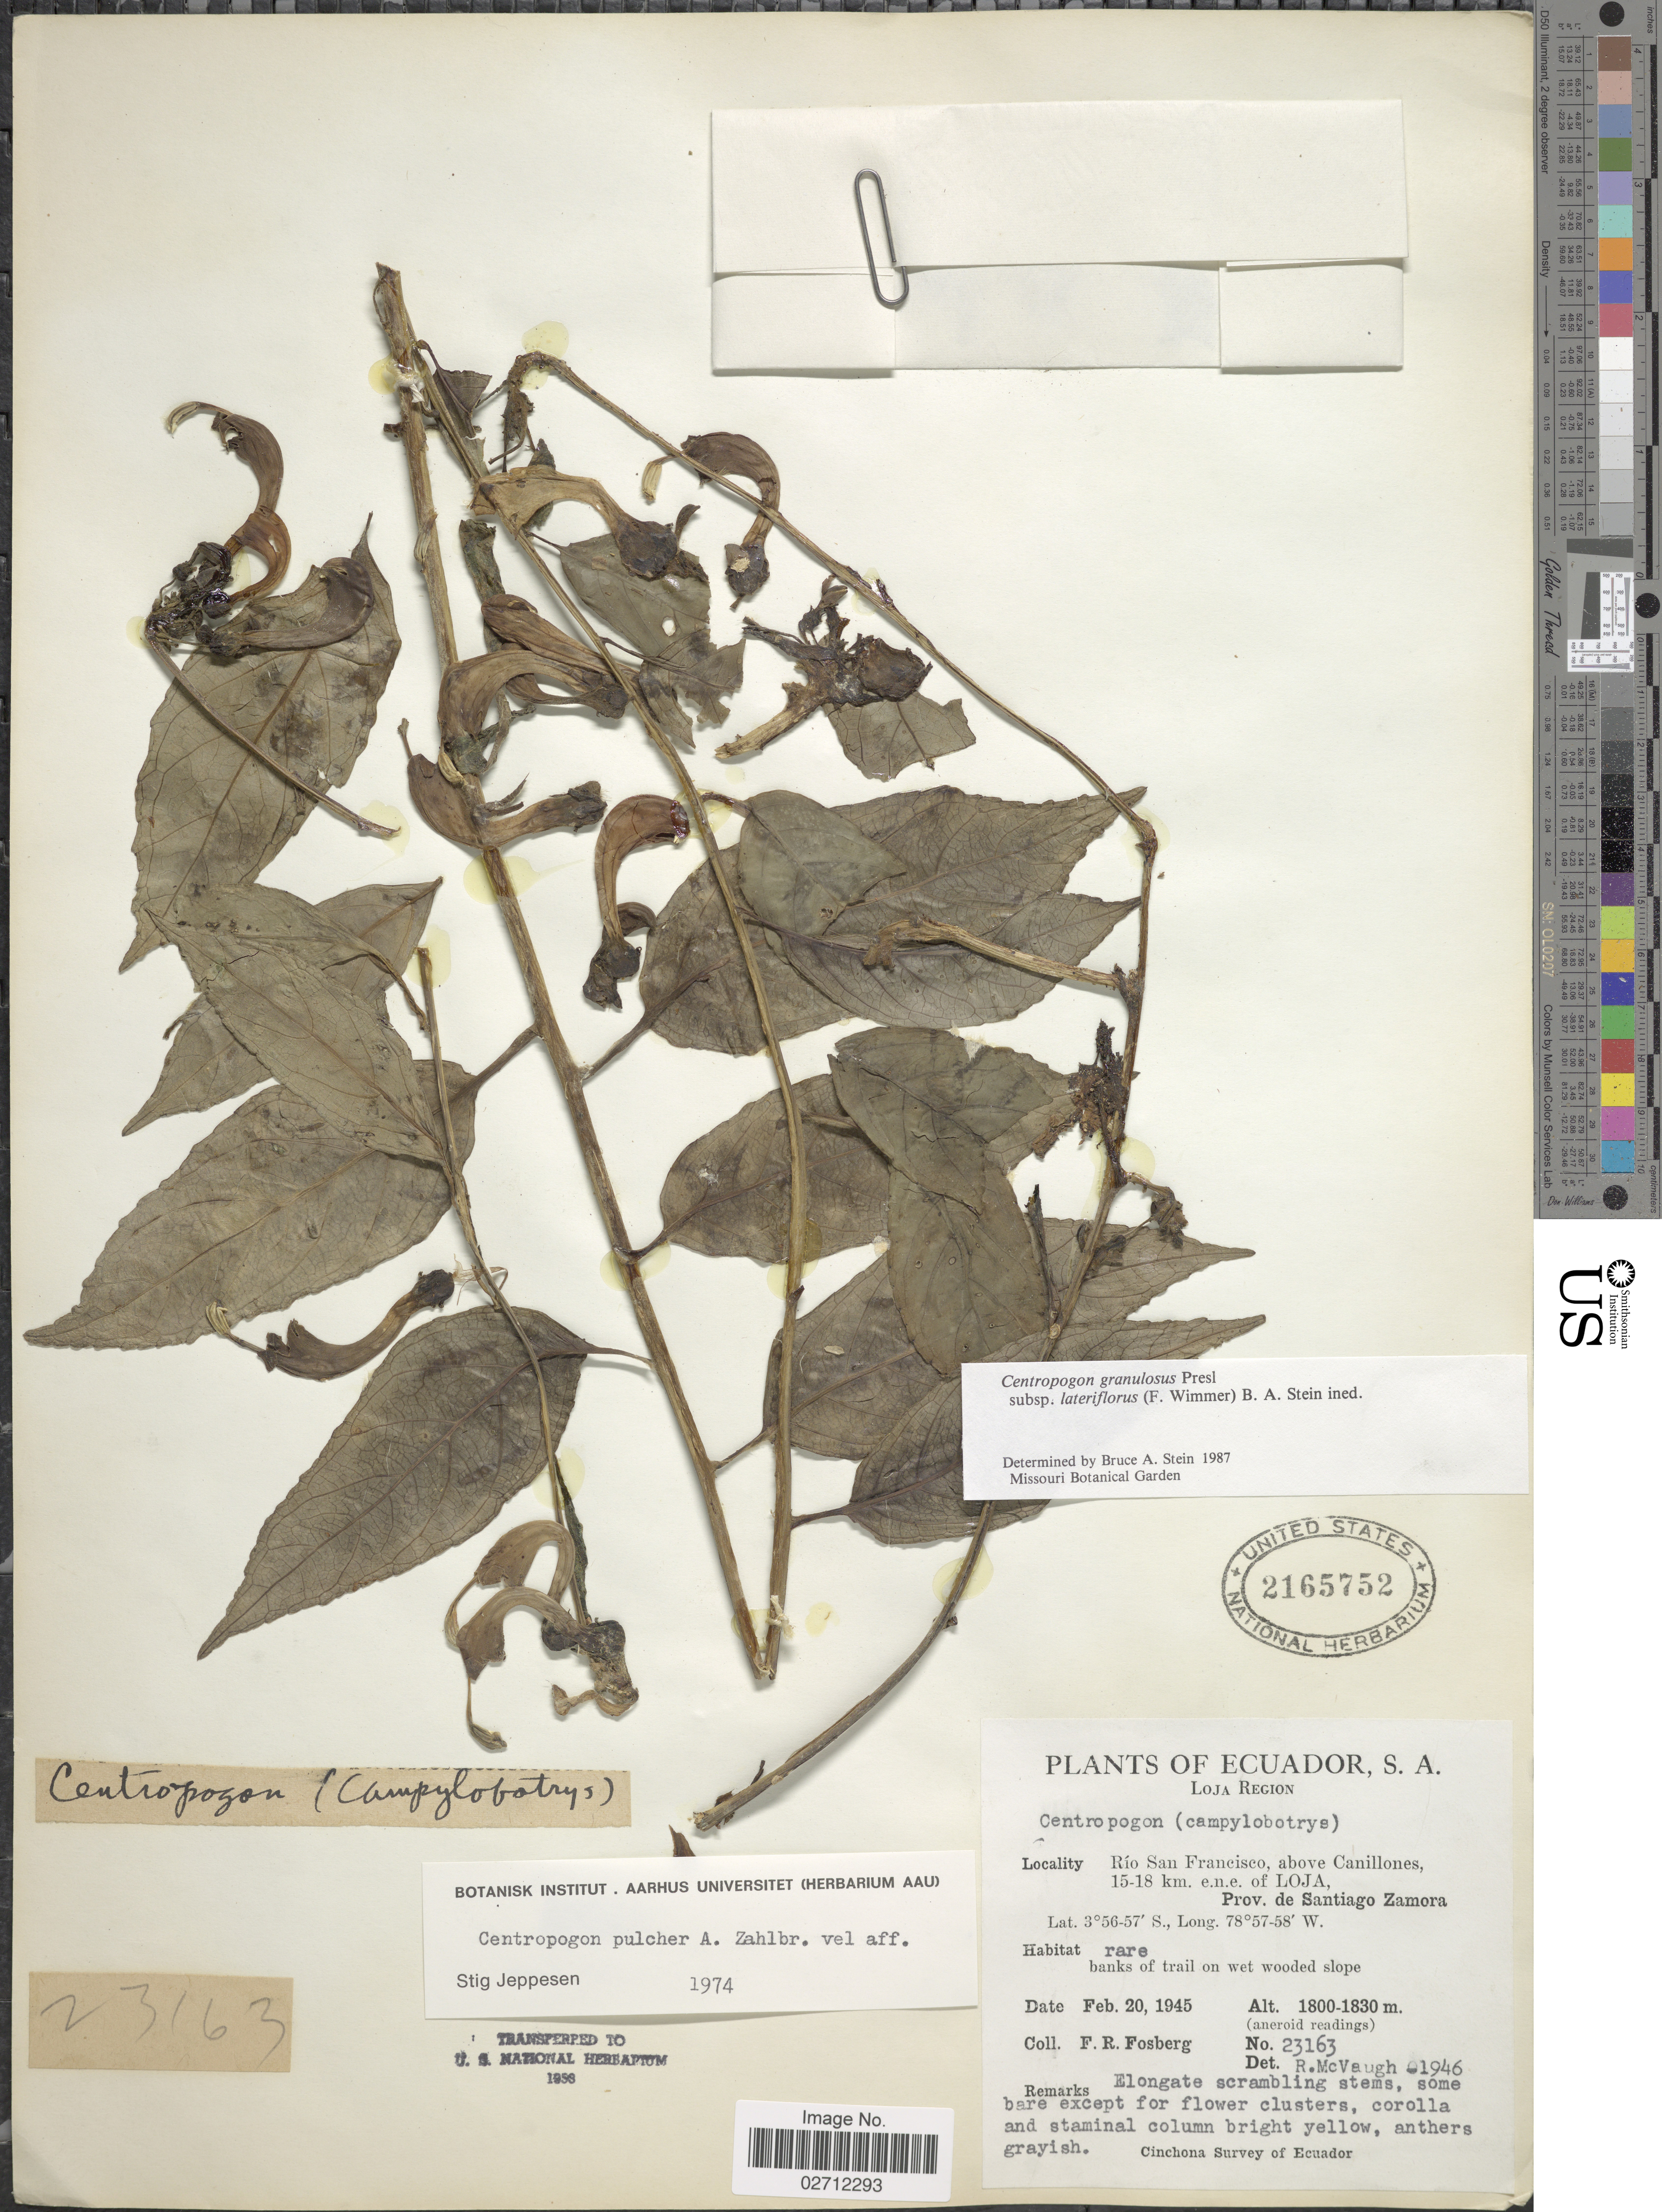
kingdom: Plantae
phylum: Tracheophyta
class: Magnoliopsida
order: Asterales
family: Campanulaceae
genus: Centropogon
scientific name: Centropogon granulosus subsp. lateriflorus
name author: (E. Wimm.) B.A. Stein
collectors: F. R. Fosberg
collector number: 23163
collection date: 1945-02-20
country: Ecuador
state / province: Loja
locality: Loja Region, Río San Francisco, above Canillones, 15-18 km e.n.e. of Loja, Prov. de Santiago Zamora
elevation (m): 1800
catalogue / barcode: US 2165752